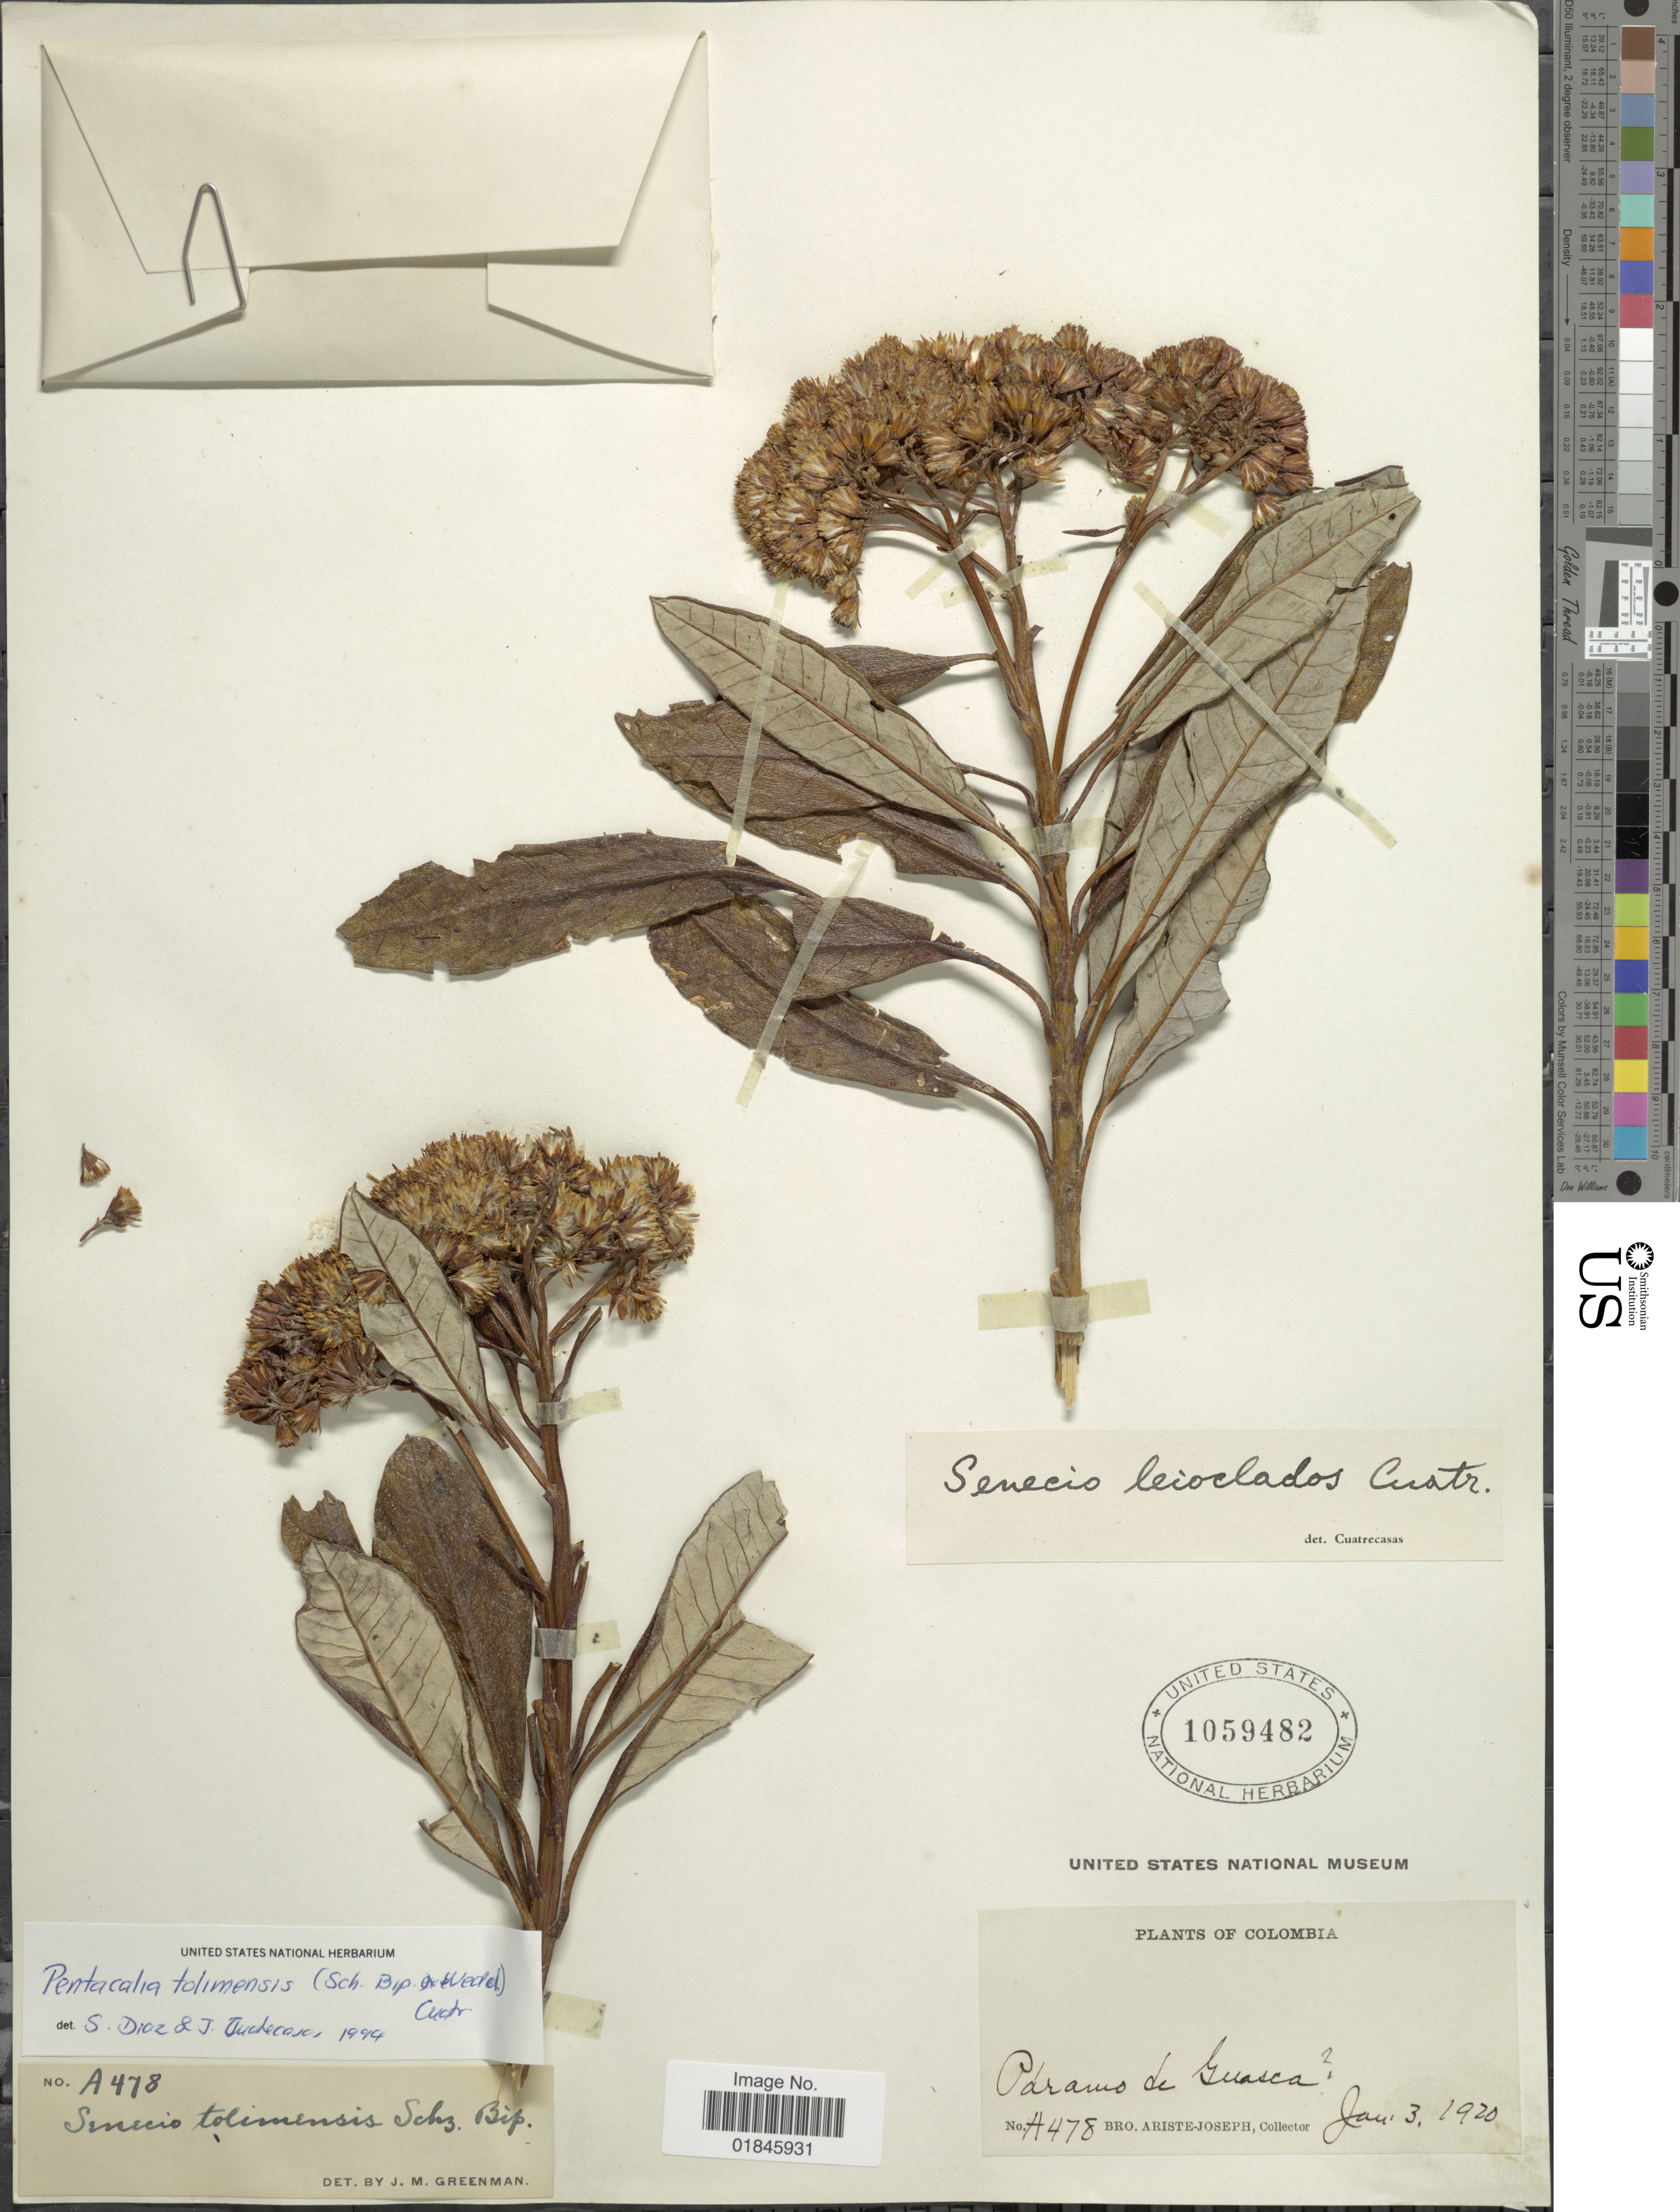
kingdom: Plantae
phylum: Tracheophyta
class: Magnoliopsida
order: Asterales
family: Asteraceae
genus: Pentacalia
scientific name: Pentacalia tolimensis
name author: (Sch. Bip. ex Wedd.) Cuatrec.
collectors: Bro. Ariste-Joseph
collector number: A478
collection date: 1920-01-03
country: Colombia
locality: Páramo de Guasca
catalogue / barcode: US 1059482